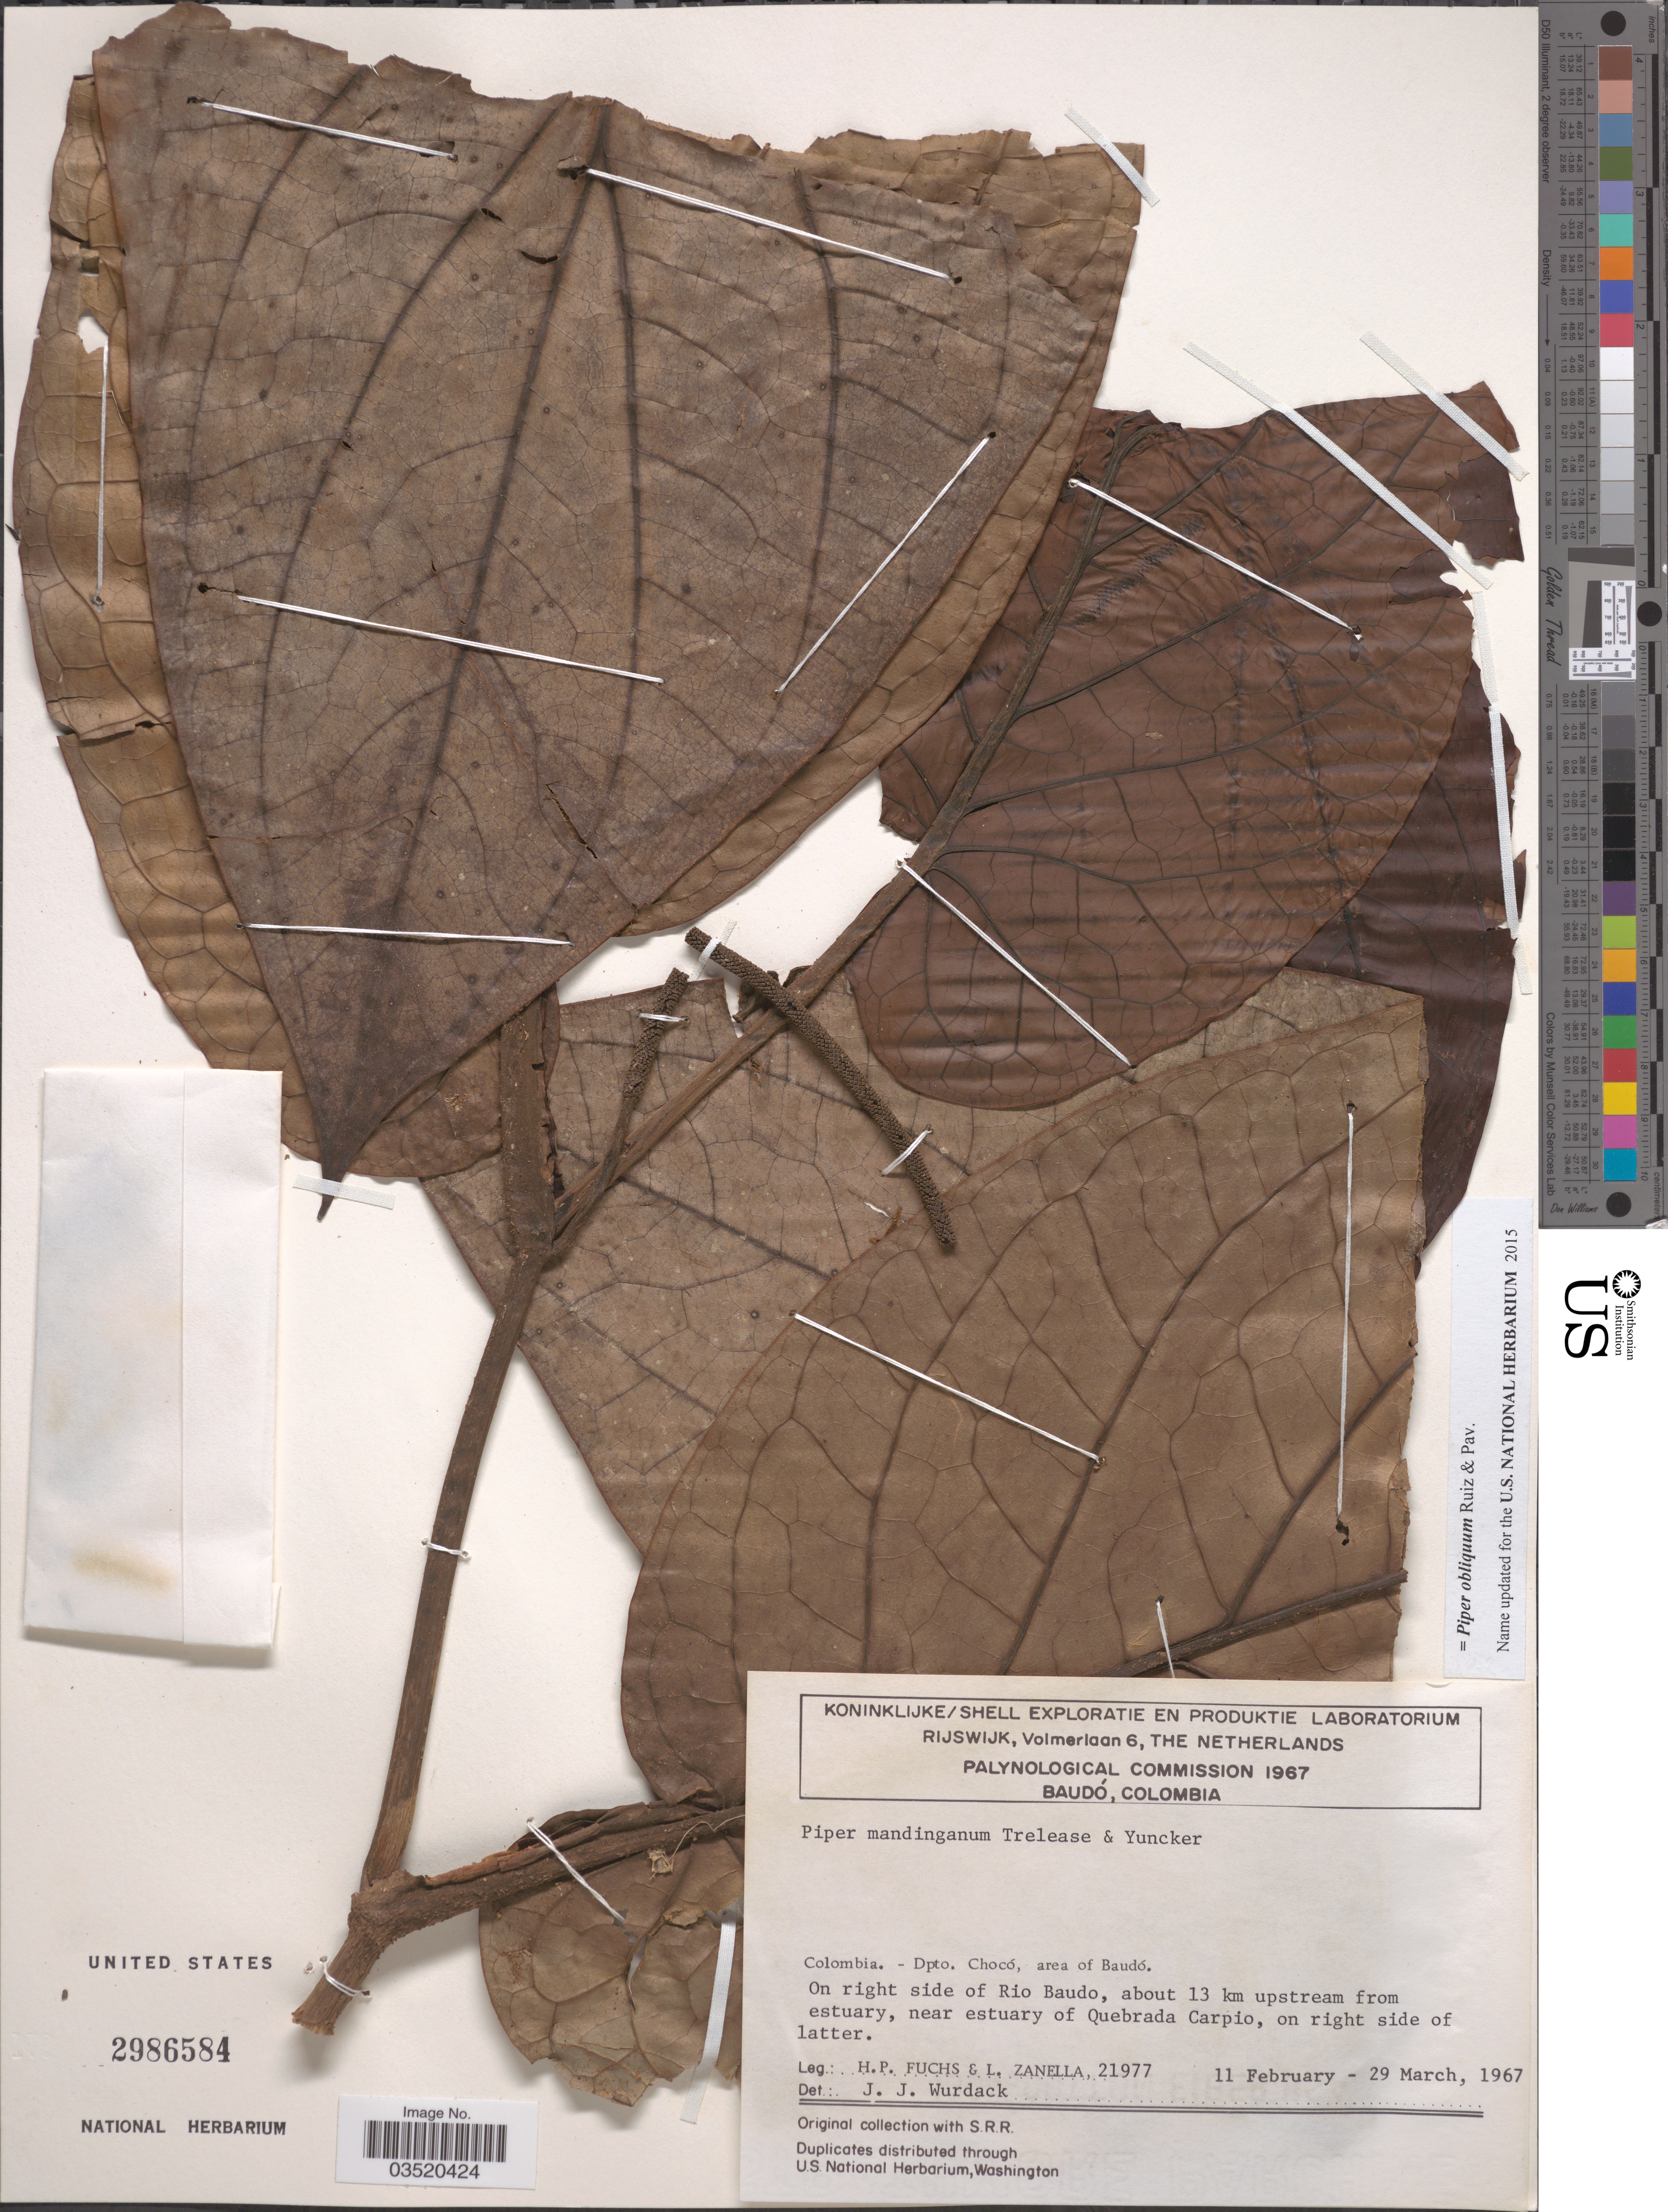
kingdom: Plantae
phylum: Tracheophyta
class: Magnoliopsida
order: Piperales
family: Piperaceae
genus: Piper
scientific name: Piper obliquum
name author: Ruiz & Pav.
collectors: H. P. Fuchs & L. Zanella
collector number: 21977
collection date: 1967-02-11/1967-03-29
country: Colombia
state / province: Chocó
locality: Dpto. Chocó, area of Baudó. On right side of Rio Baudo, about 13 km upstream from estuary, near estuary of Quebrada Carpio.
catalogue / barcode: US 2986584